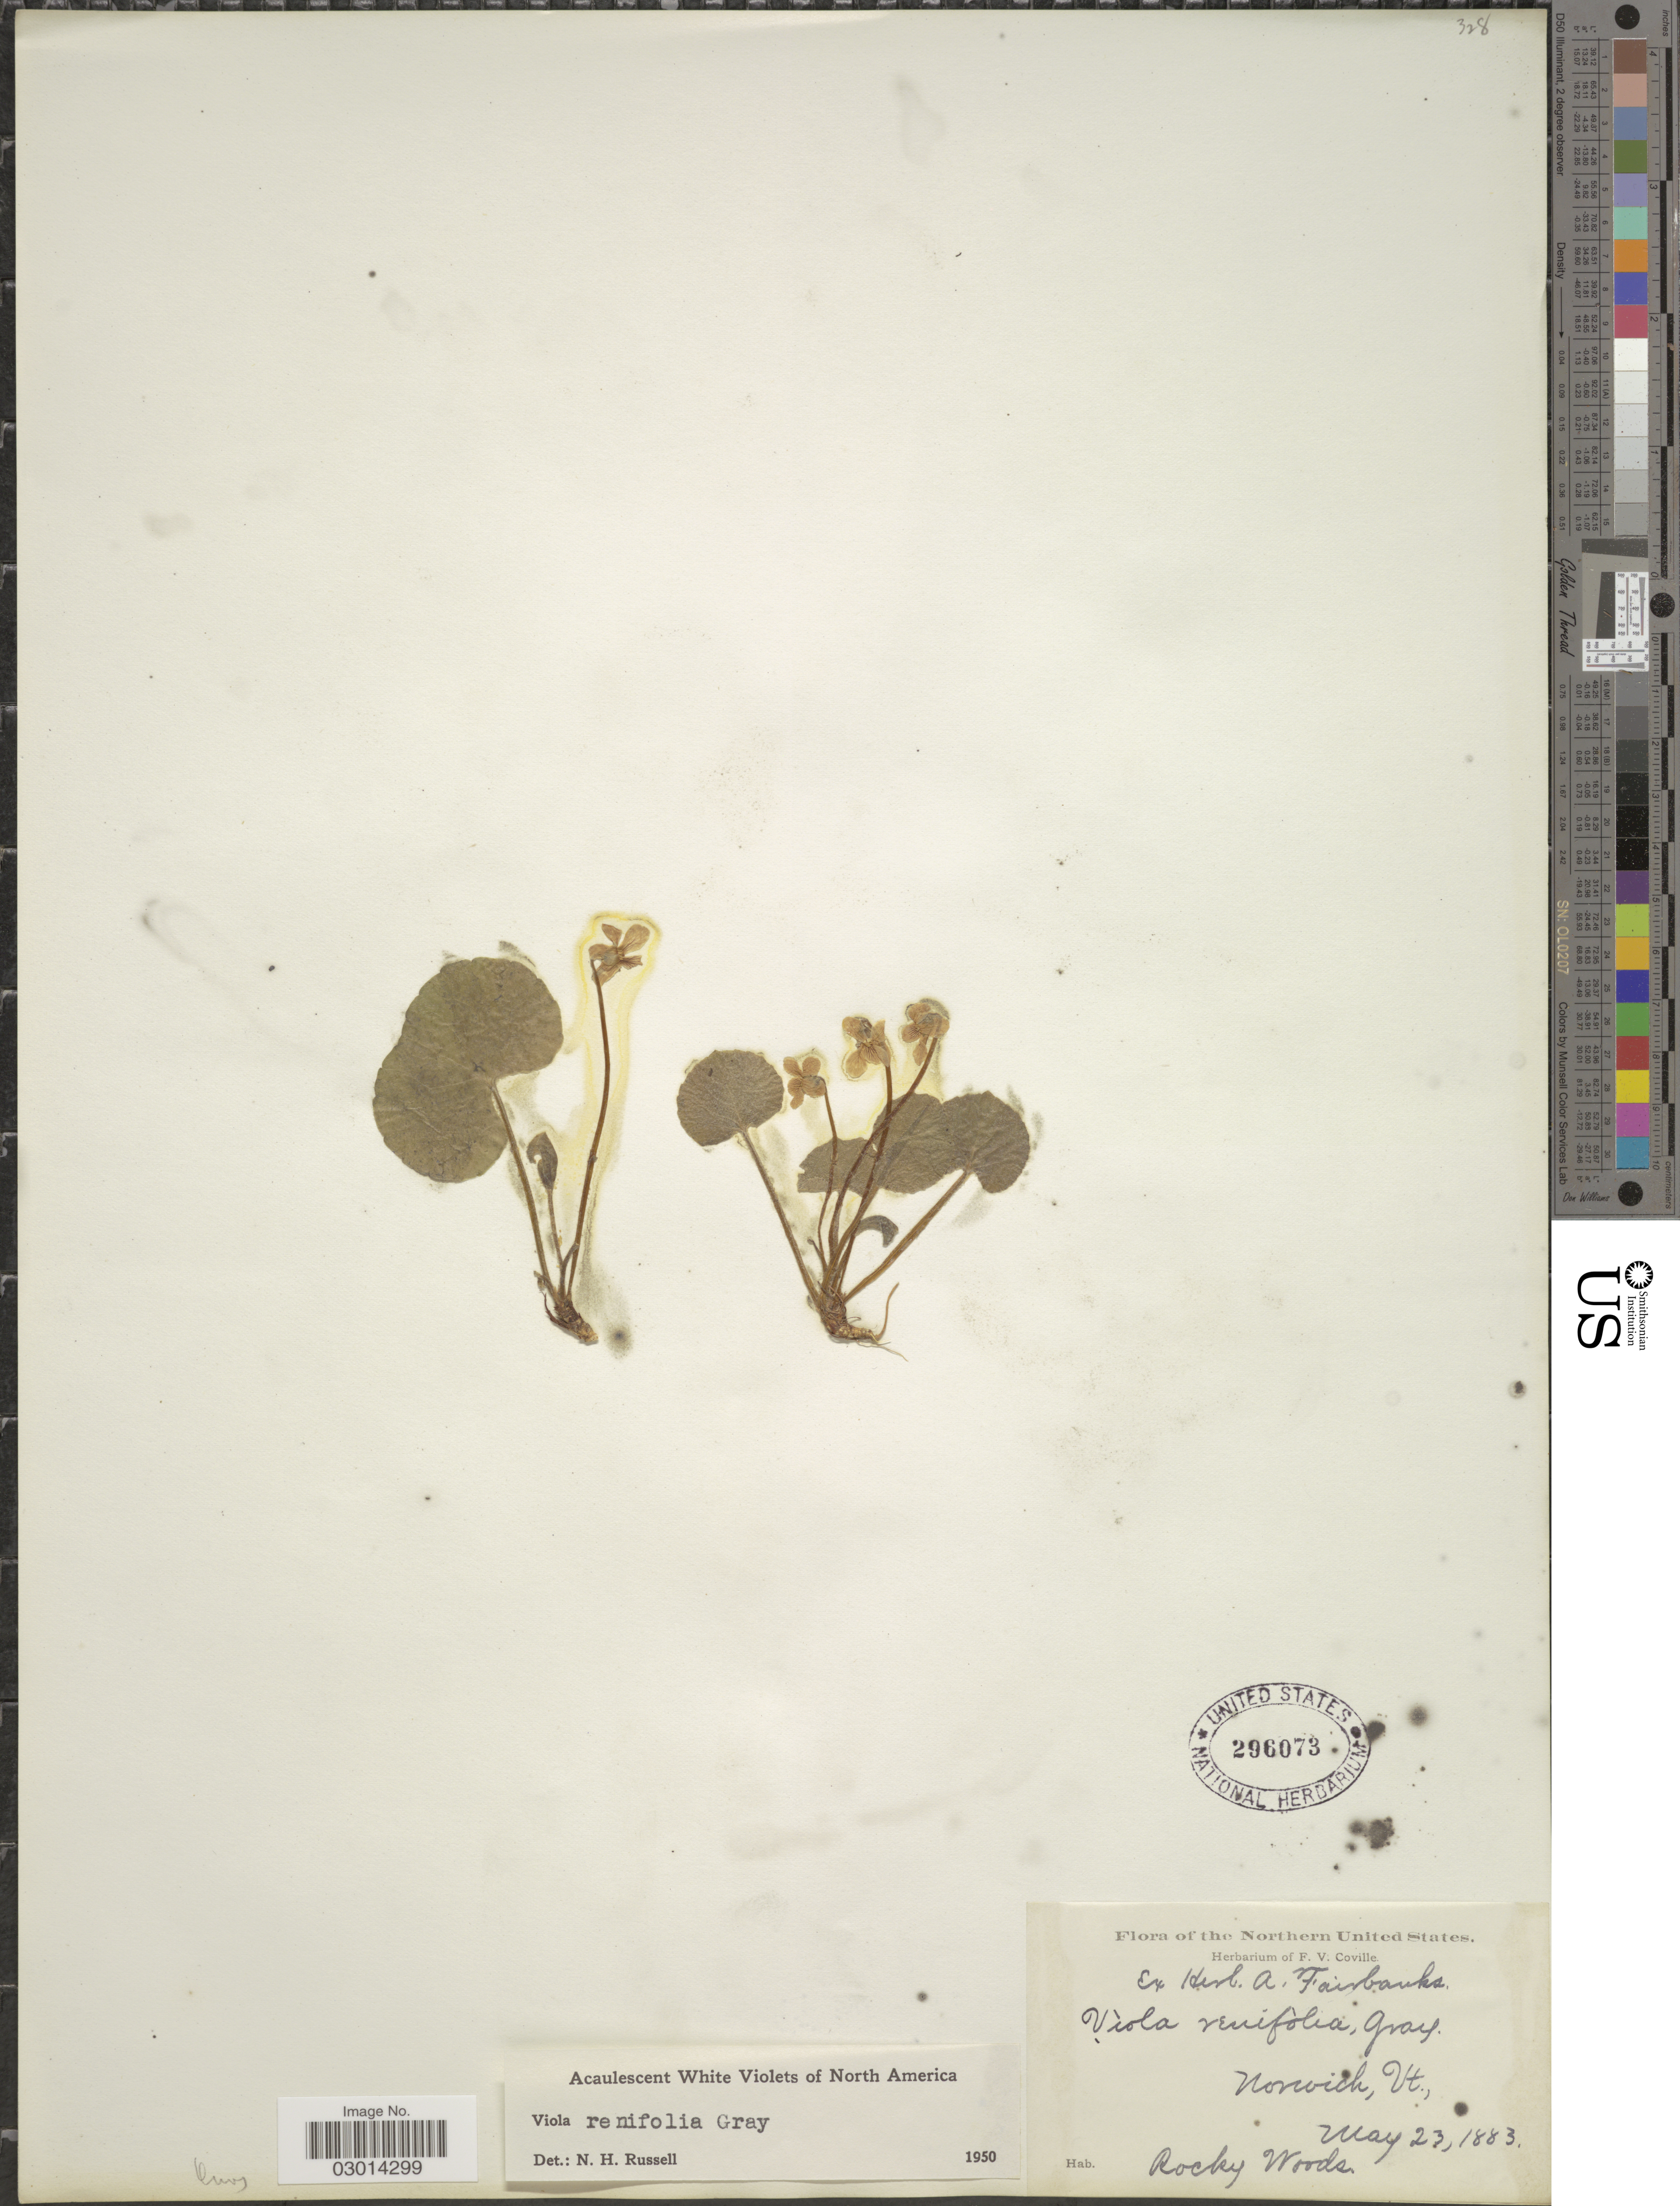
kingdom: Plantae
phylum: Tracheophyta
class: Magnoliopsida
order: Malpighiales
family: Violaceae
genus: Viola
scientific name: Viola renifolia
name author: A. Gray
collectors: Ex herb. A. Fairbanks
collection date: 1883-05-23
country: United States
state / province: Vermont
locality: Norwich, Vt. The Northern United States.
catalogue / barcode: US 296073